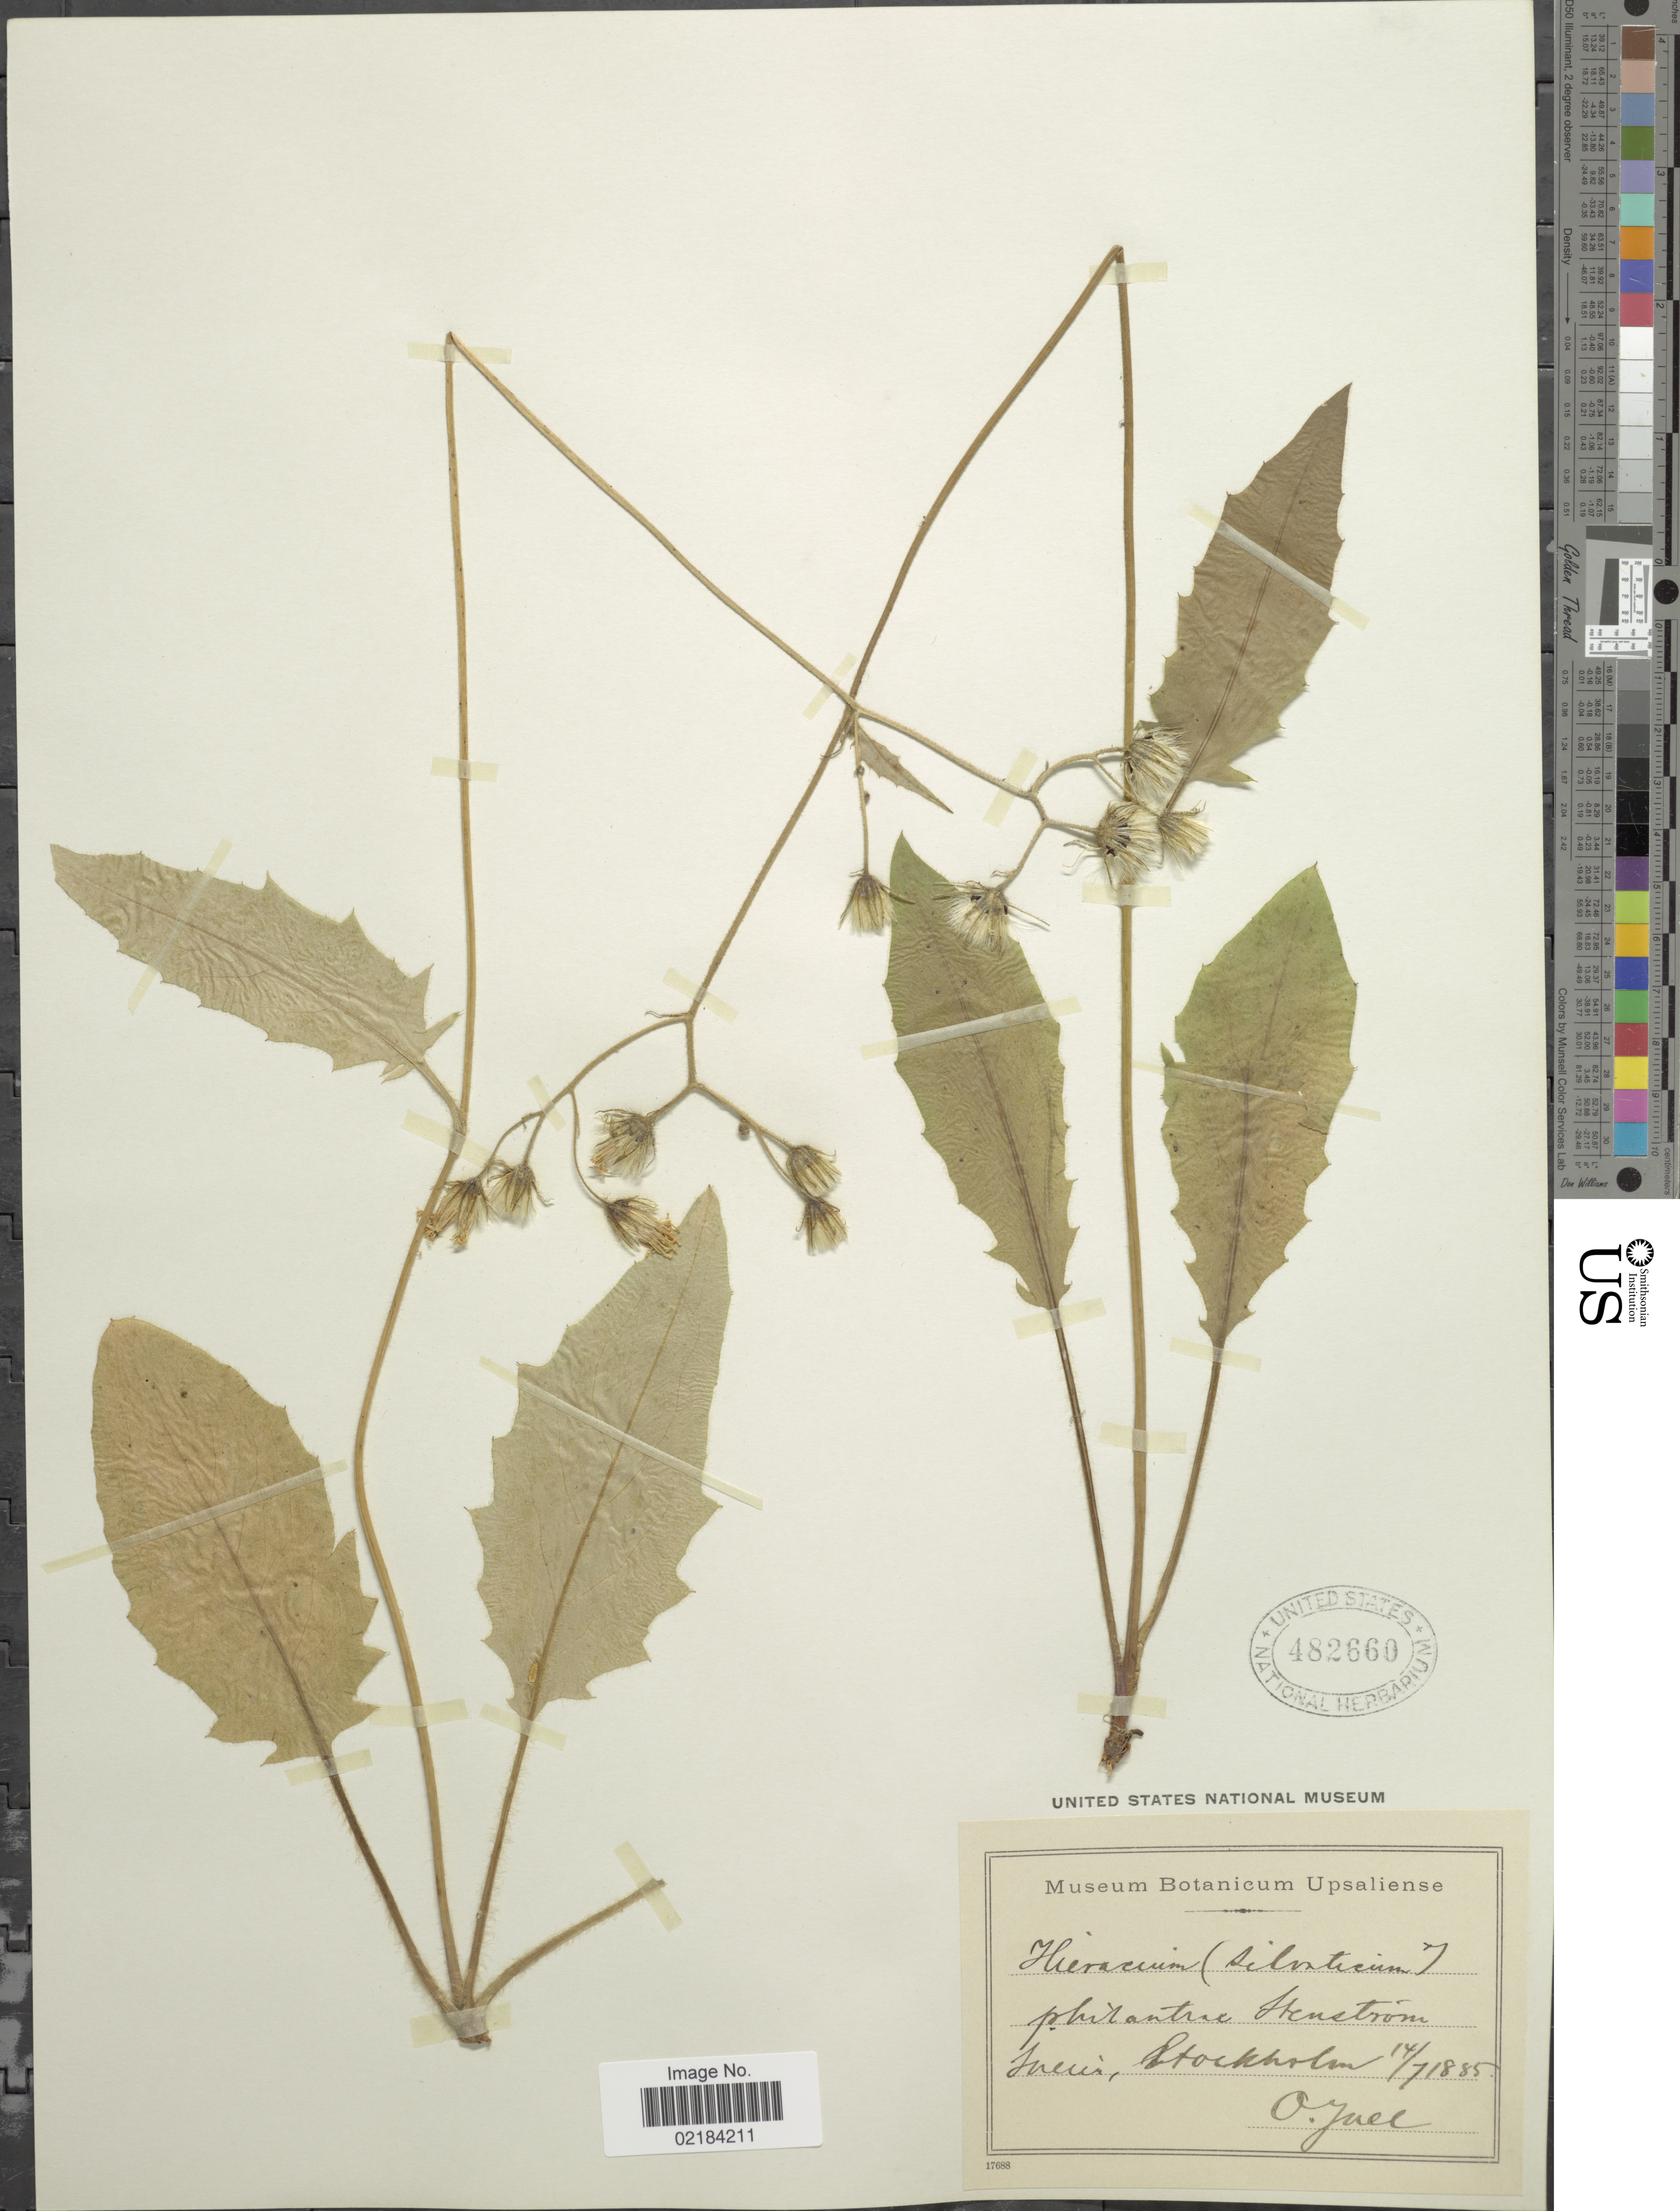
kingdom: Plantae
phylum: Tracheophyta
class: Magnoliopsida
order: Asterales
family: Asteraceae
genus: Hieracium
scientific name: Hieracium sylvaticum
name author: (L.) Gouan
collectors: H. Juel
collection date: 1885-07-14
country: Sweden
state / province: Stockholm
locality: Seucia. Stockholm.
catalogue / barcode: US 482660